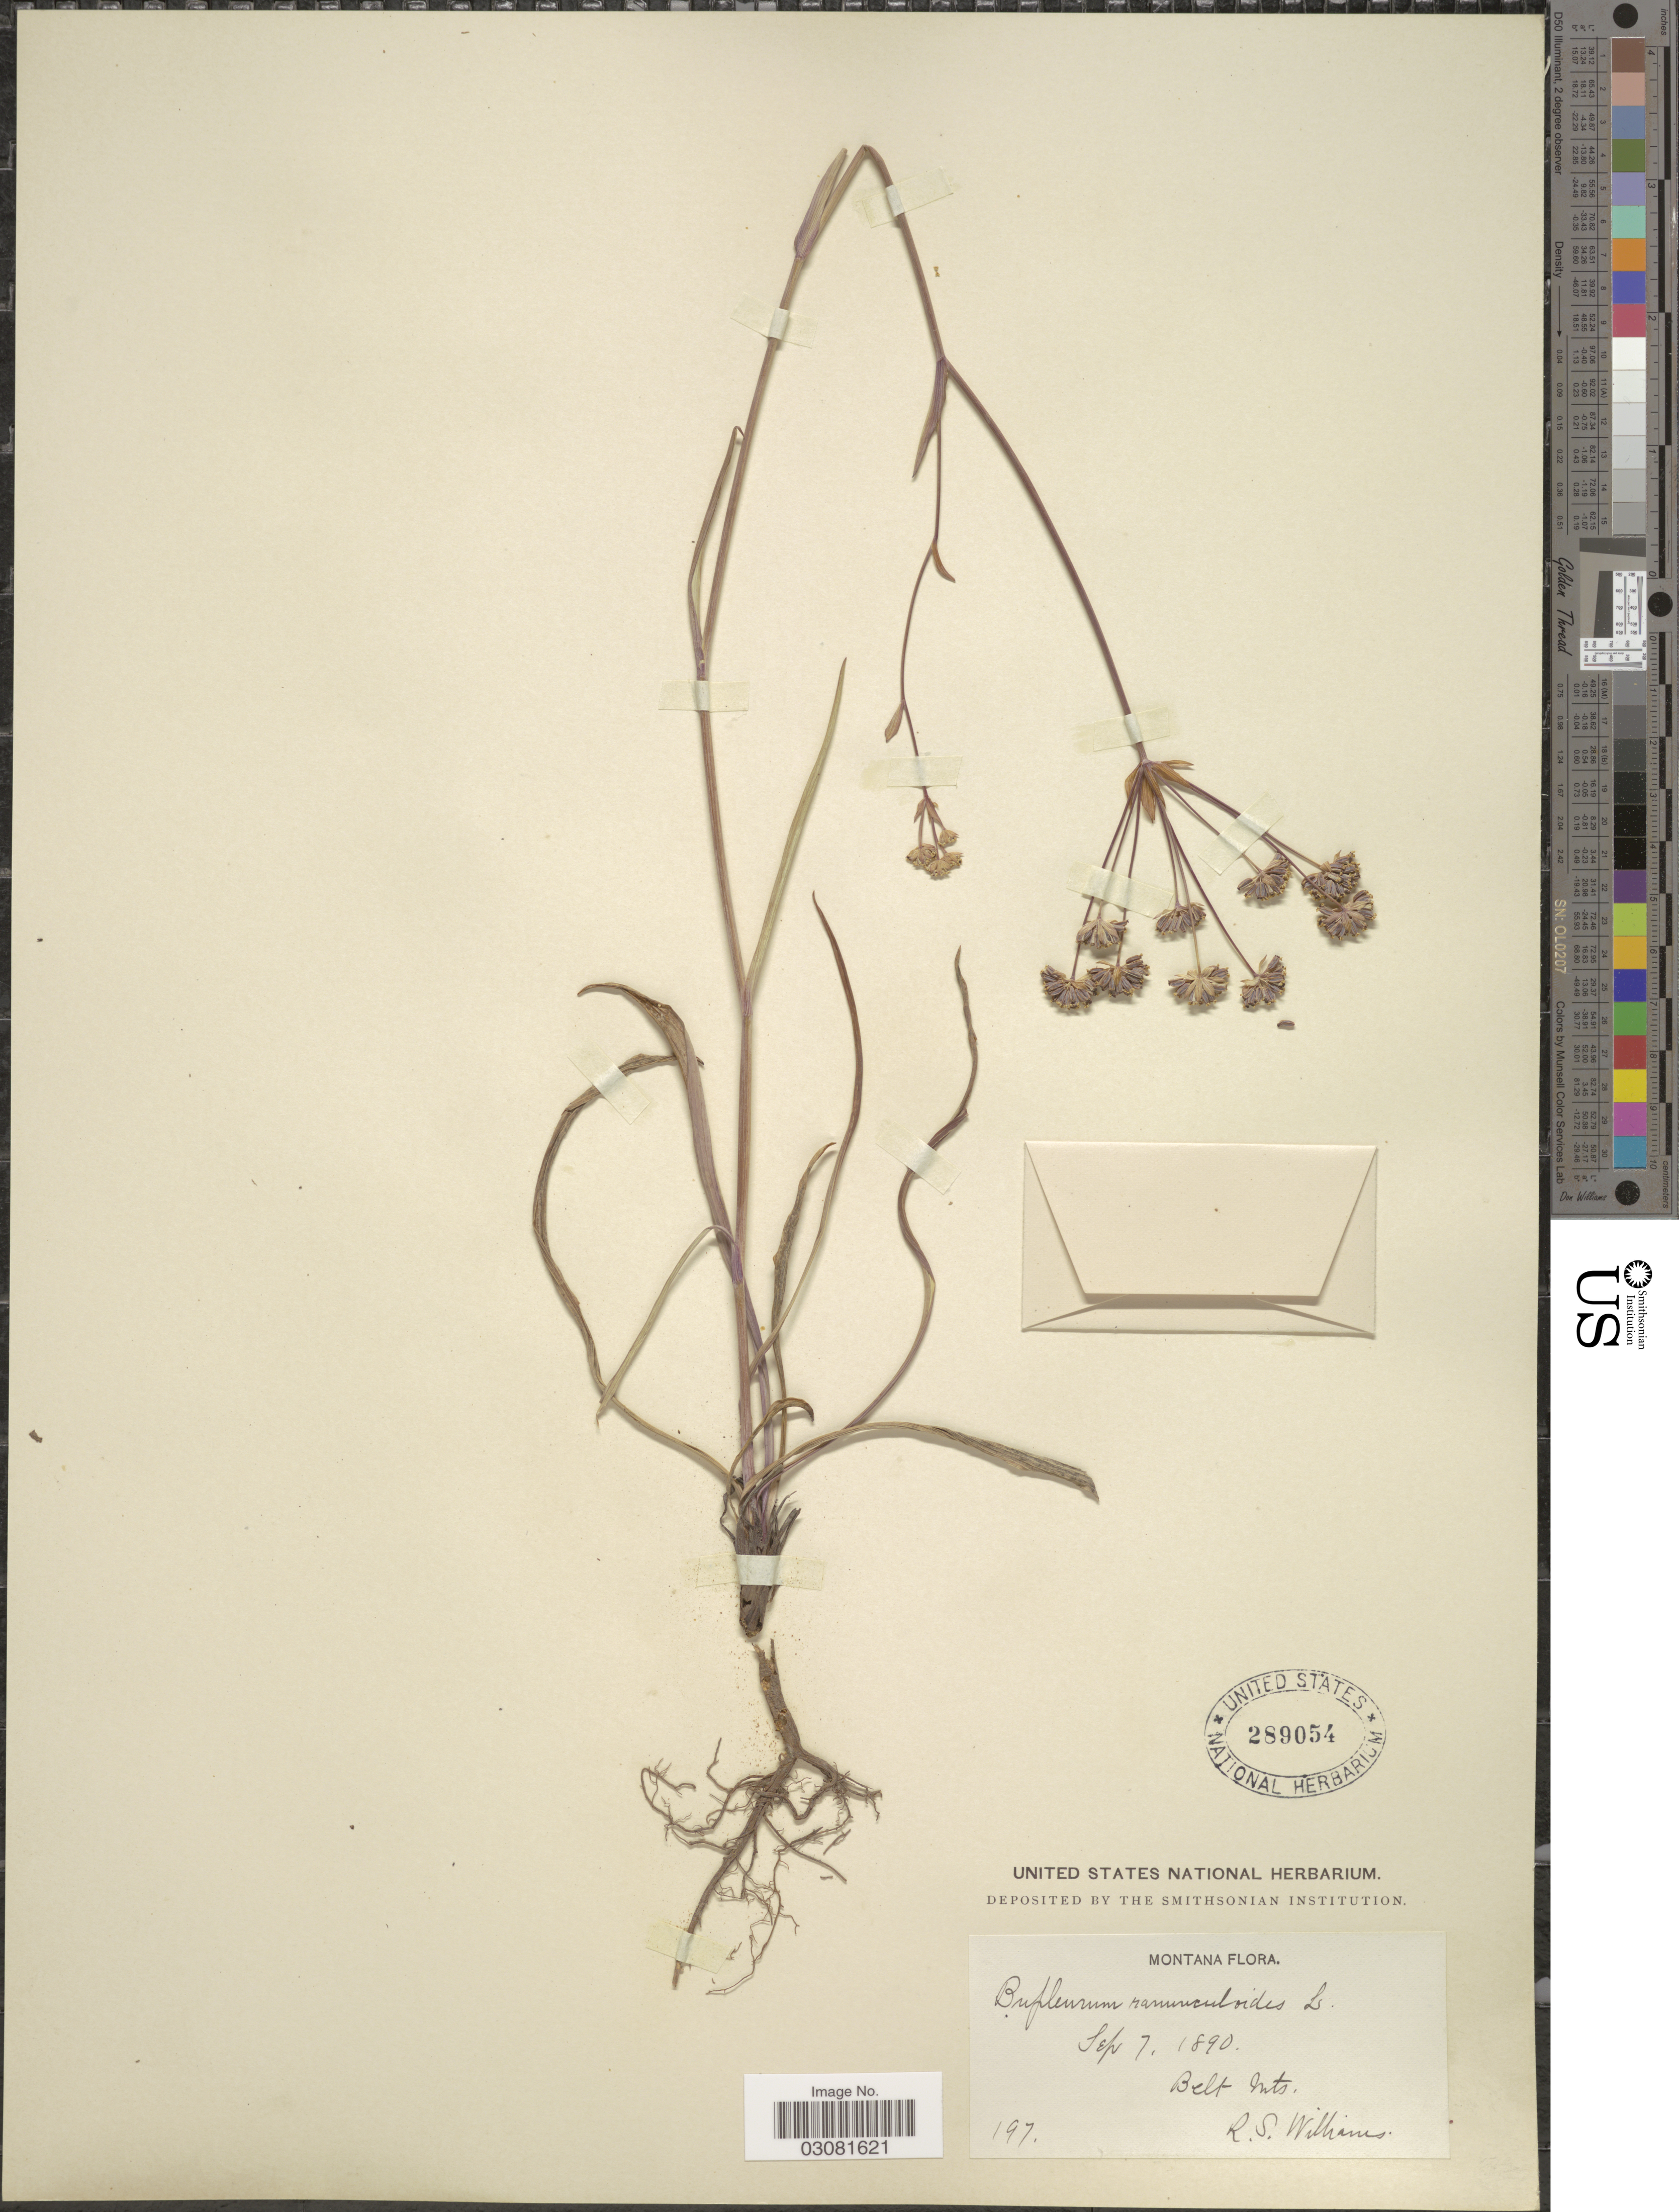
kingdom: Plantae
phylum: Tracheophyta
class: Magnoliopsida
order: Apiales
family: Apiaceae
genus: Bupleurum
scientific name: Bupleurum americanum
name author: J.M. Coult. & Rose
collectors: R. S. Williams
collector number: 197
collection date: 1890-09-07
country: United States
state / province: Montana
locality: Belt Mts.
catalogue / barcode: US 289054